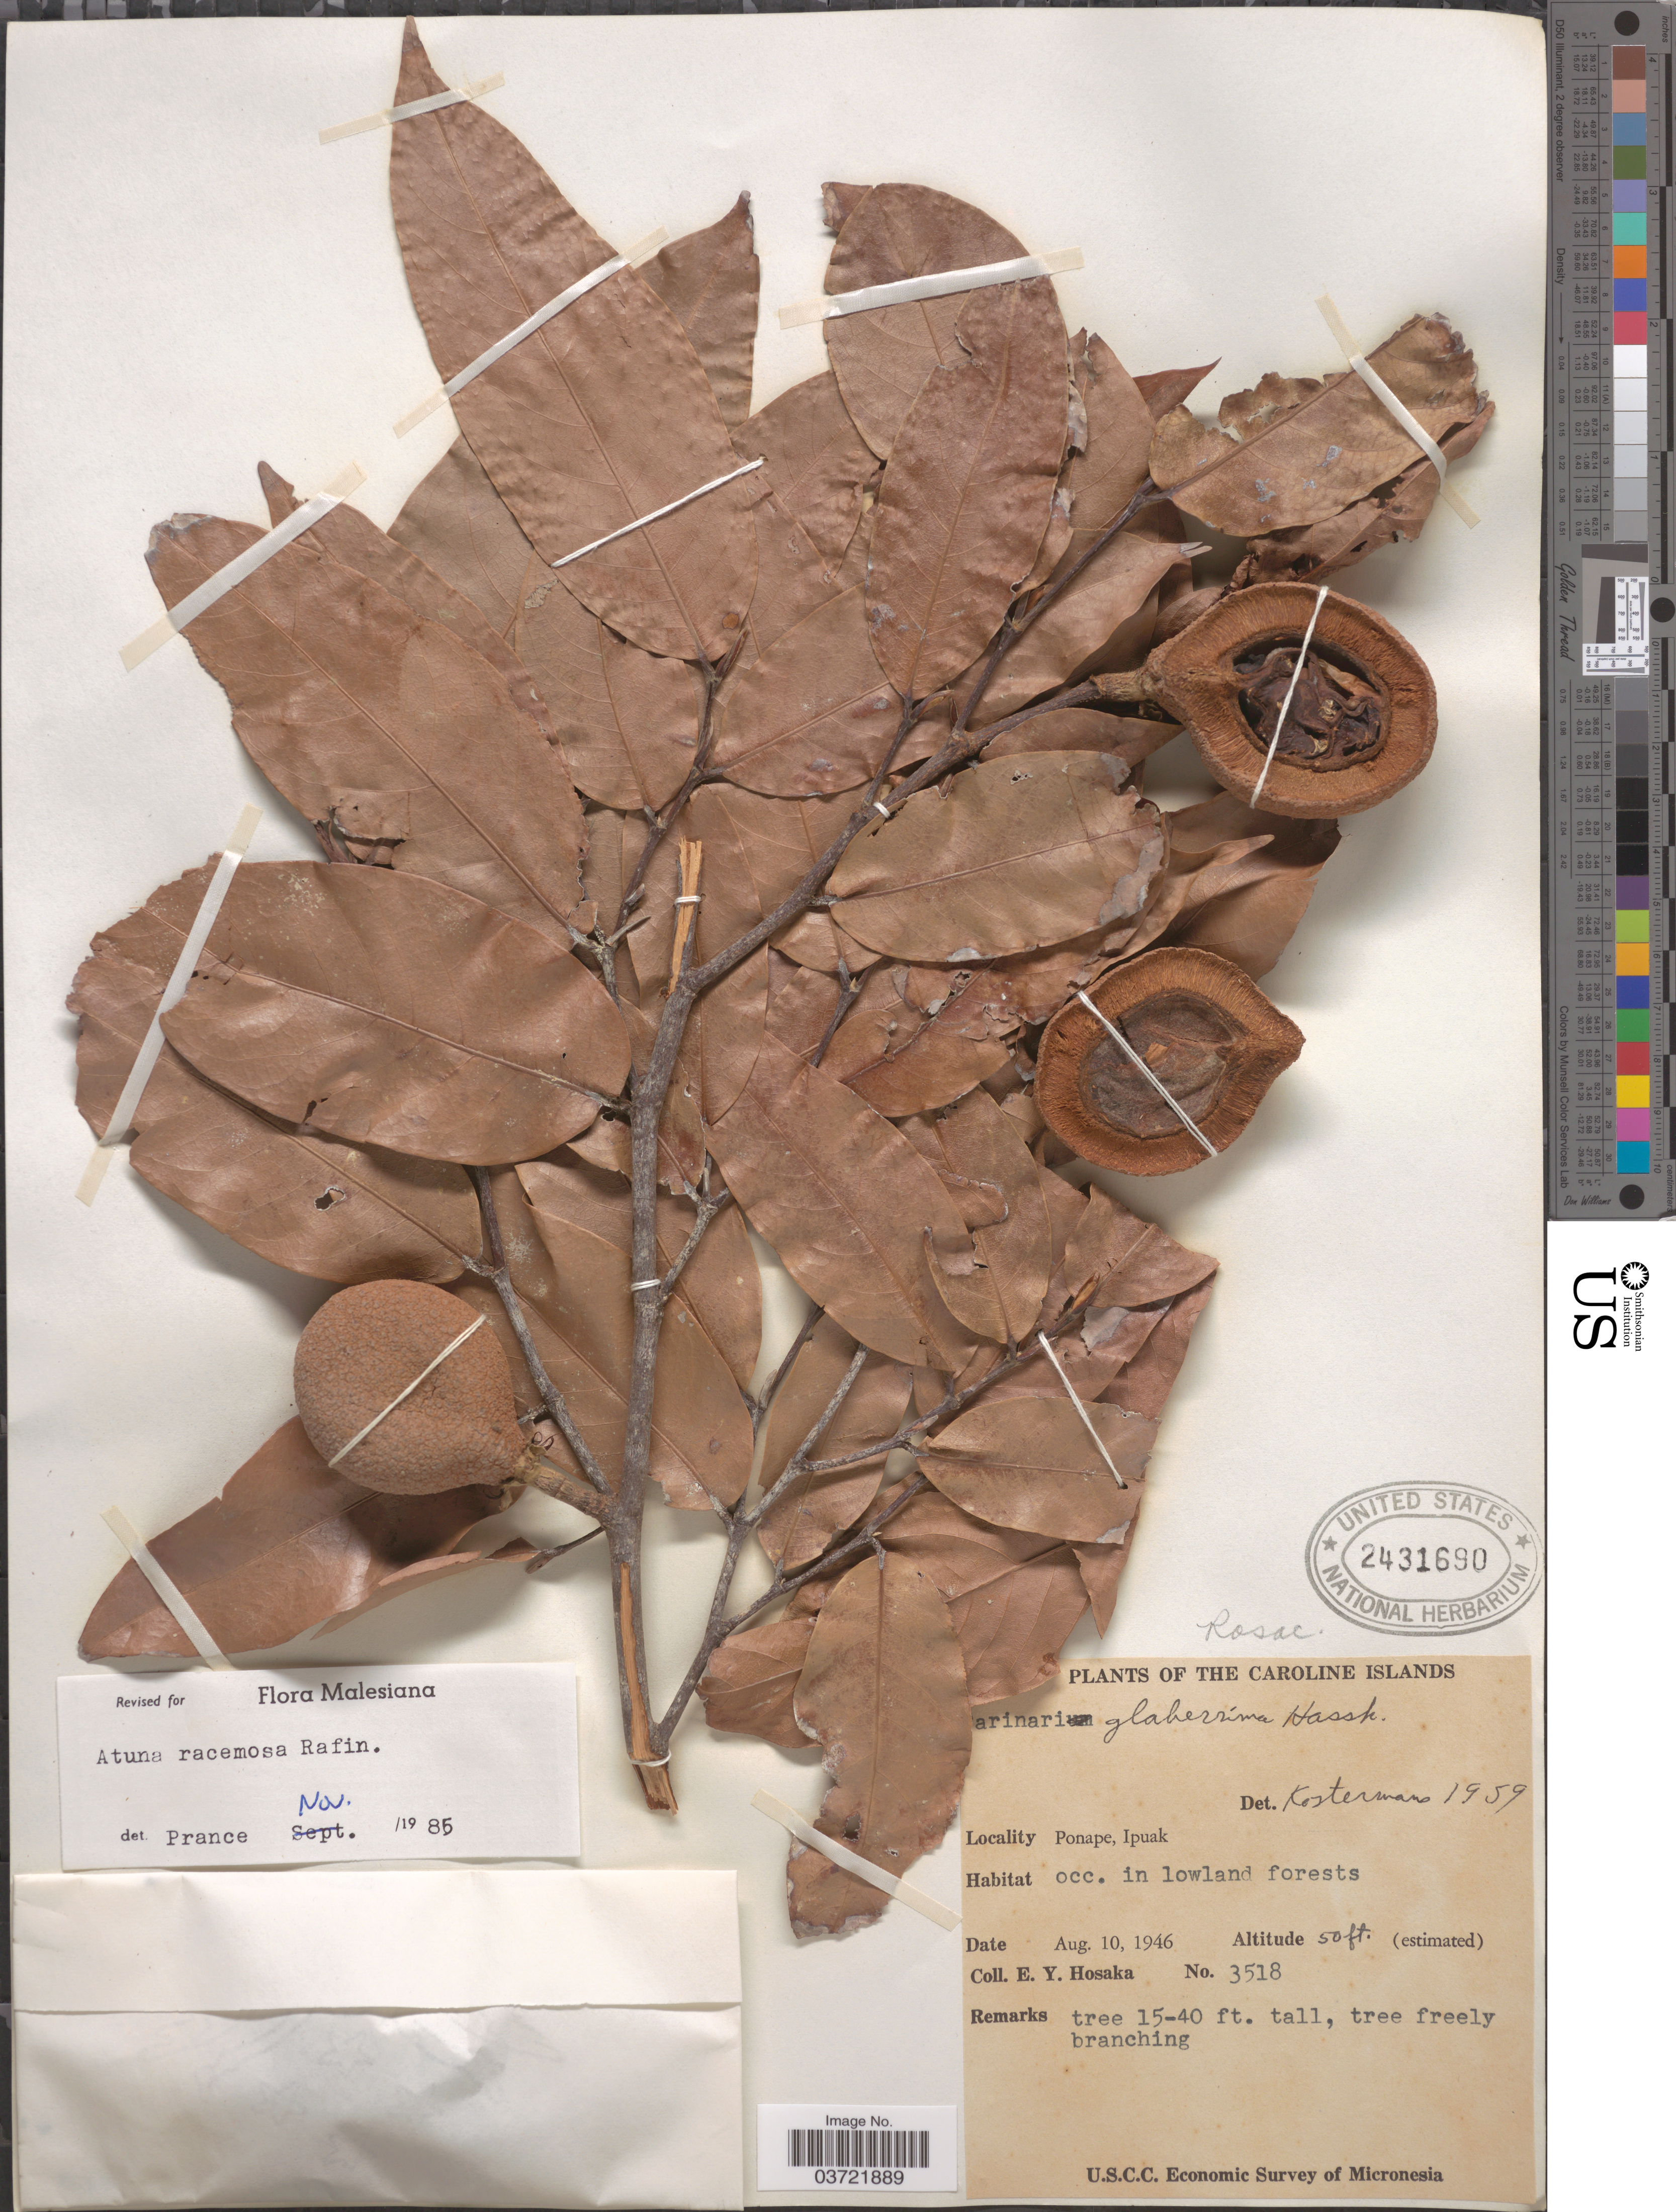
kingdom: Plantae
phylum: Tracheophyta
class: Magnoliopsida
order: Malpighiales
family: Chrysobalanaceae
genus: Atuna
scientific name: Atuna racemosa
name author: Raf.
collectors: E. Y. Hosaka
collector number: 3518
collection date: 1946-08-10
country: Micronesia, Federated States of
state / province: Pohnpei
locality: The Caroline Islands. Ponape, Ipuak.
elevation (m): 15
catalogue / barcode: US 2431690